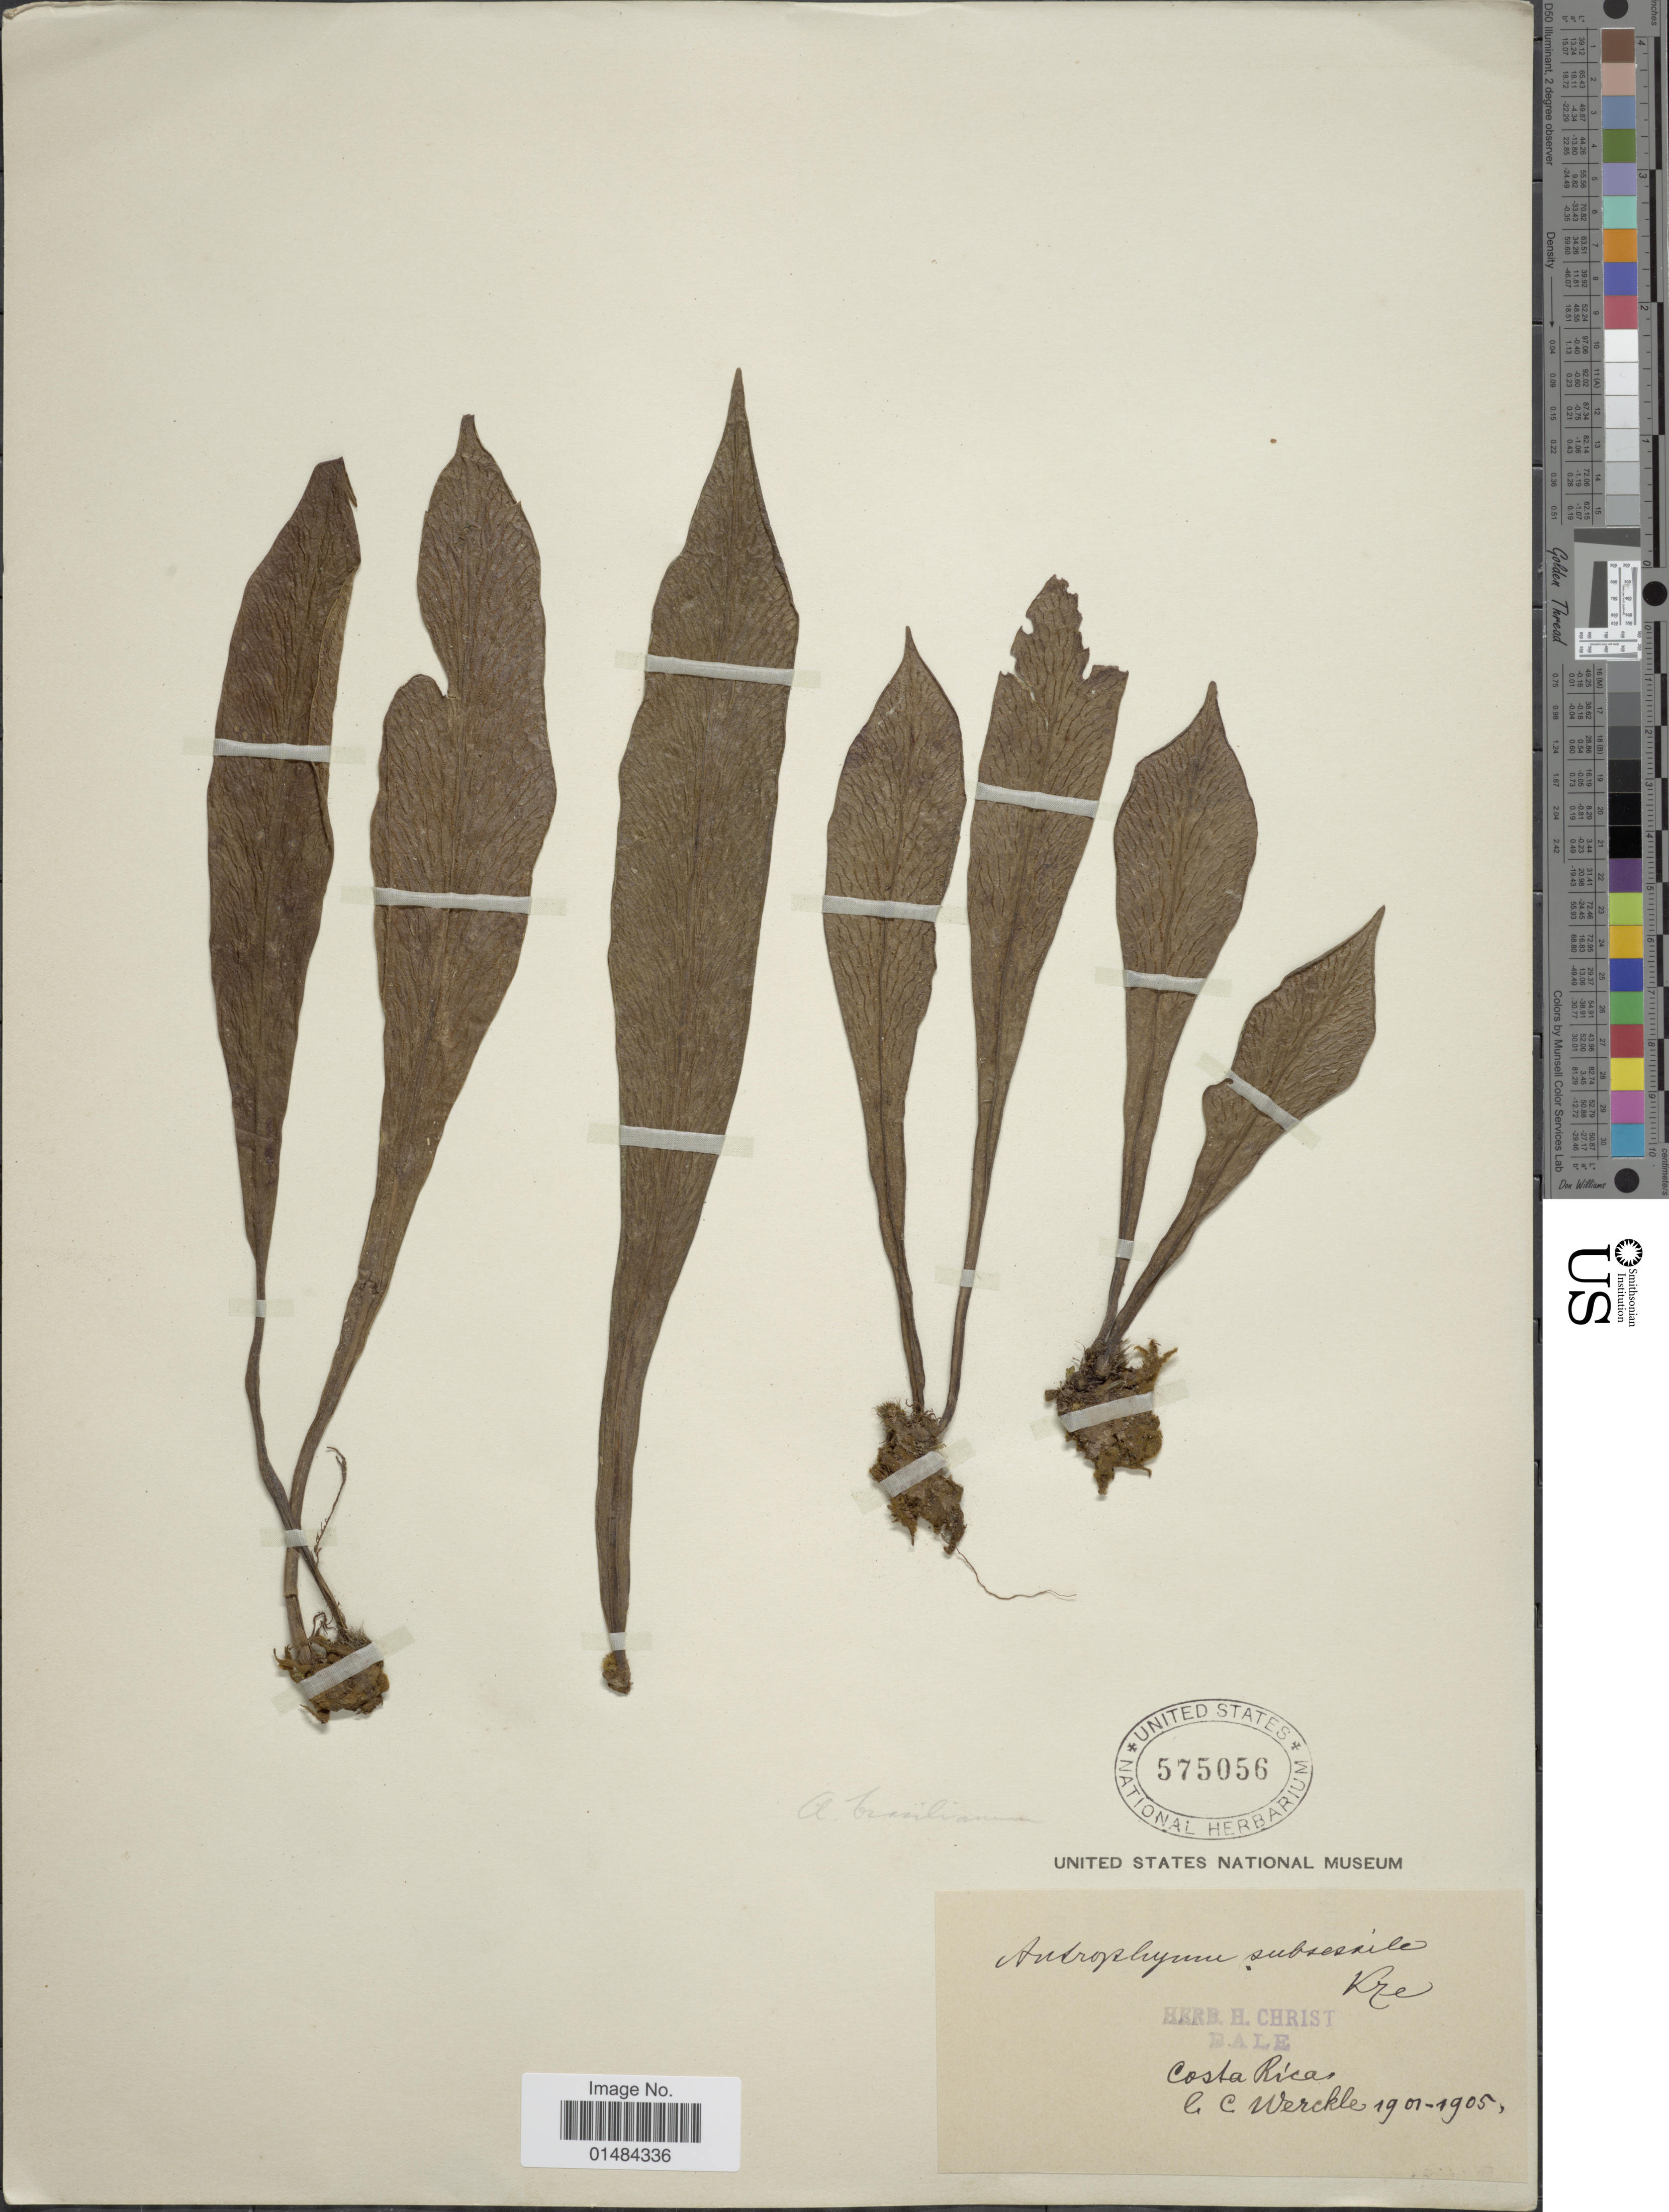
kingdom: Plantae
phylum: Tracheophyta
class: Polypodiopsida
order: Polypodiales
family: Pteridaceae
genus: Polytaenium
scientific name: Polytaenium chlorosporum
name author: (Mickel & Beitel) E.H. Crane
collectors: C. C Wercklé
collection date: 1901/1905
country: Costa Rica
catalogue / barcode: US 575056